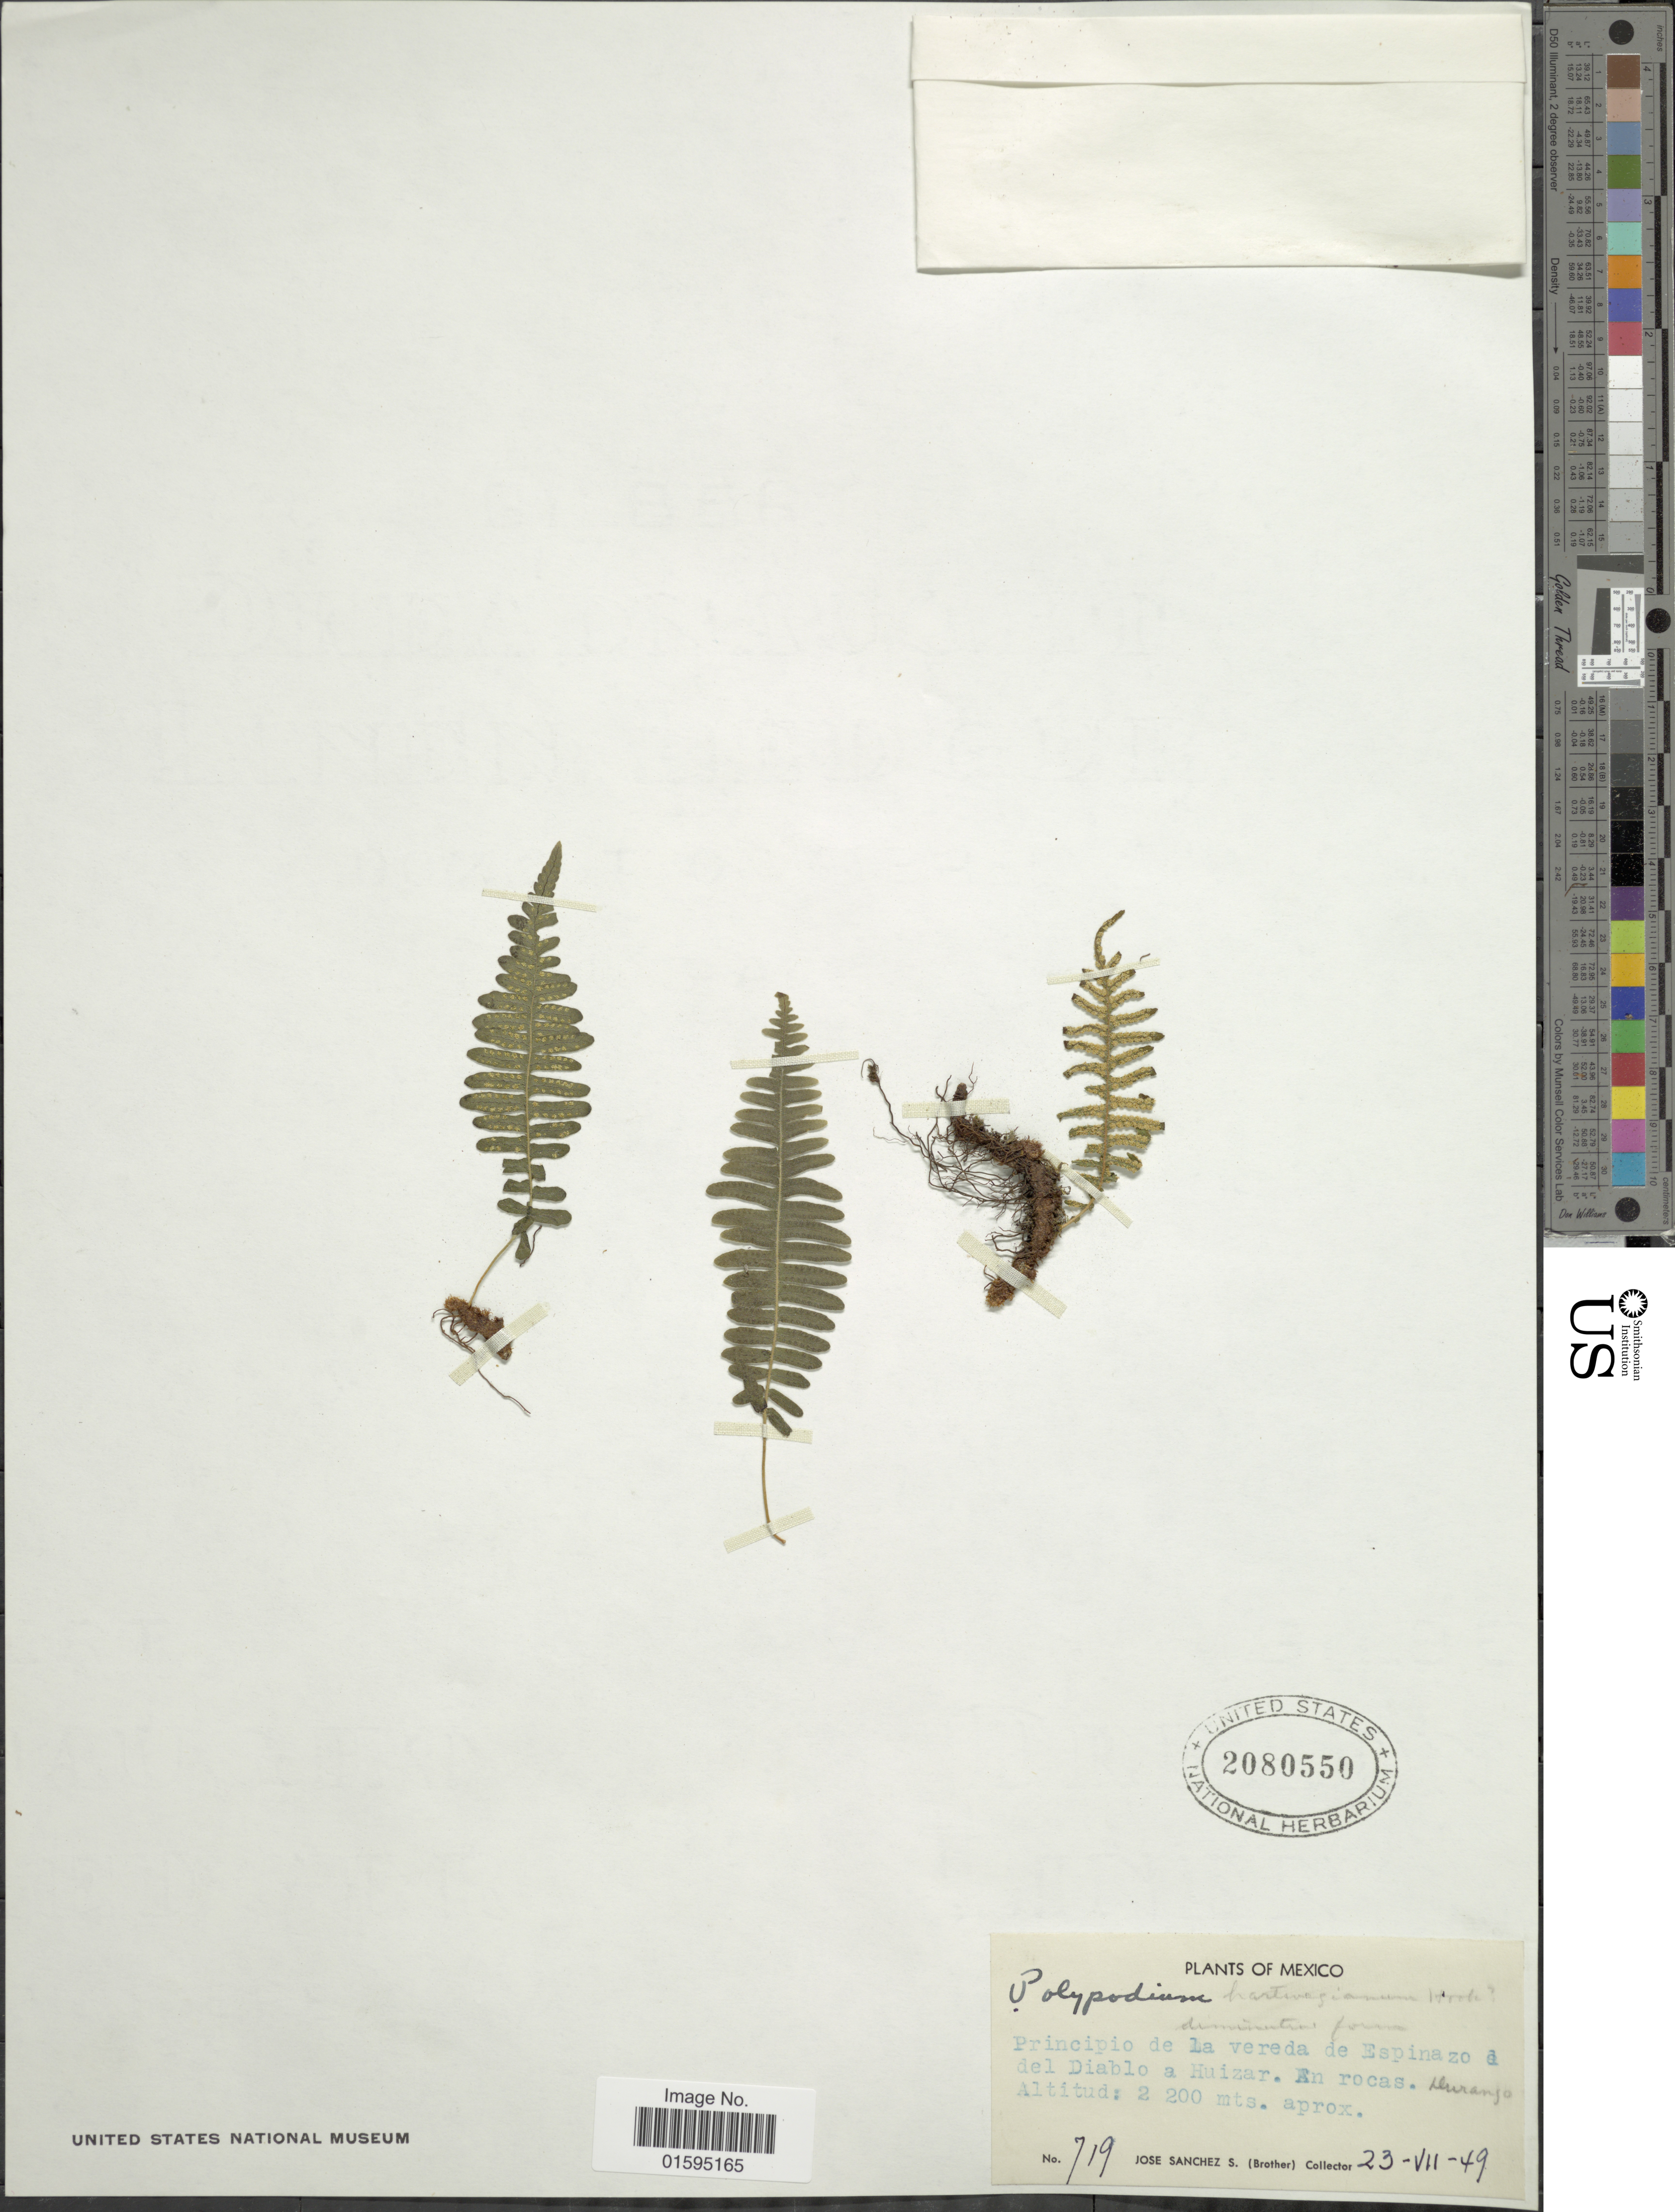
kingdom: Plantae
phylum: Tracheophyta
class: Polypodiopsida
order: Polypodiales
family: Polypodiaceae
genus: Polypodium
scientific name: Polypodium hartwegianum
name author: Hook.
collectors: J. Sanchez S.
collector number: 719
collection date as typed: Transcribed d/m/y: 23/7/49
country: Mexico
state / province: Durango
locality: Principio de la vereda de Espinazo del Diablo a Huizar, En rocas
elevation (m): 200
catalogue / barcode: US 2080550